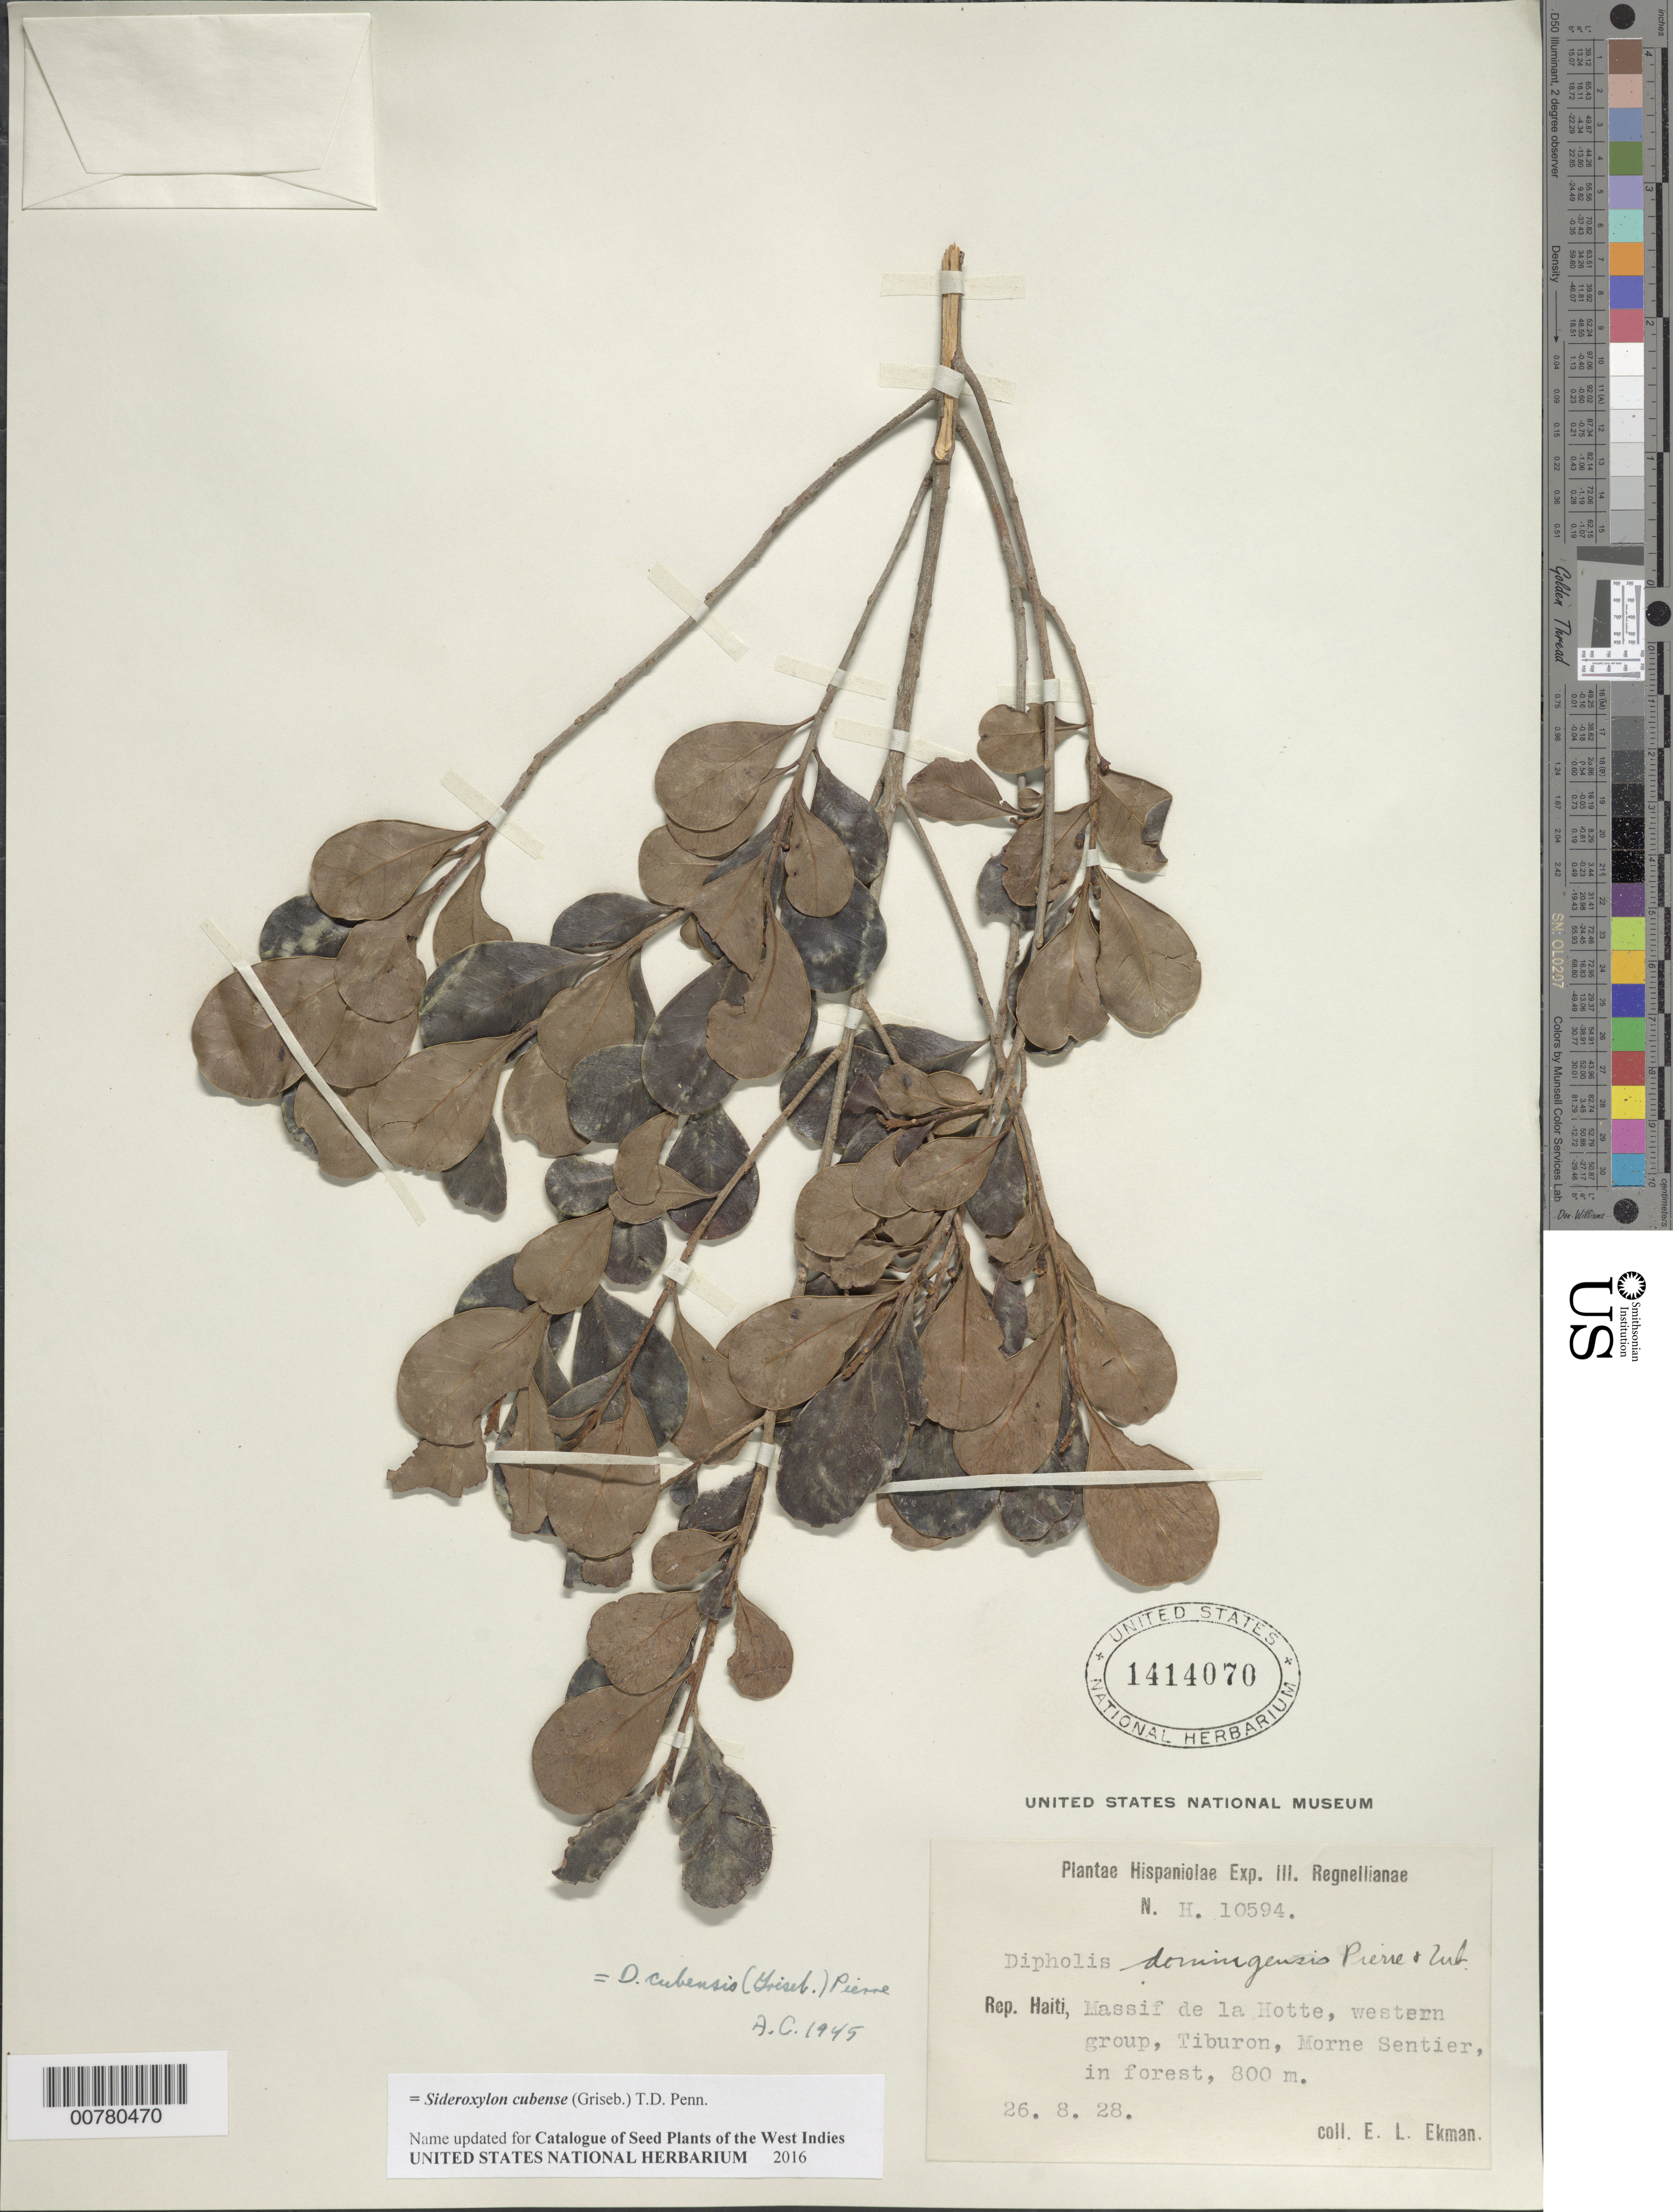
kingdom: Plantae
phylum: Tracheophyta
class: Magnoliopsida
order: Ericales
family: Sapotaceae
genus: Sideroxylon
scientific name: Sideroxylon cubense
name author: (Griseb.) T.D. Penn.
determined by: Cronquist, A. J.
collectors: E. L. Ekman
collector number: H 10594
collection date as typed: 26 Aug 1928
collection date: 1928-08-26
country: Haiti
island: Hispaniola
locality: Massif de la Hotte, western group, Tiburon, Morne Sentier.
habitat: In forest.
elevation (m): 800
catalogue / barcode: US 1414070